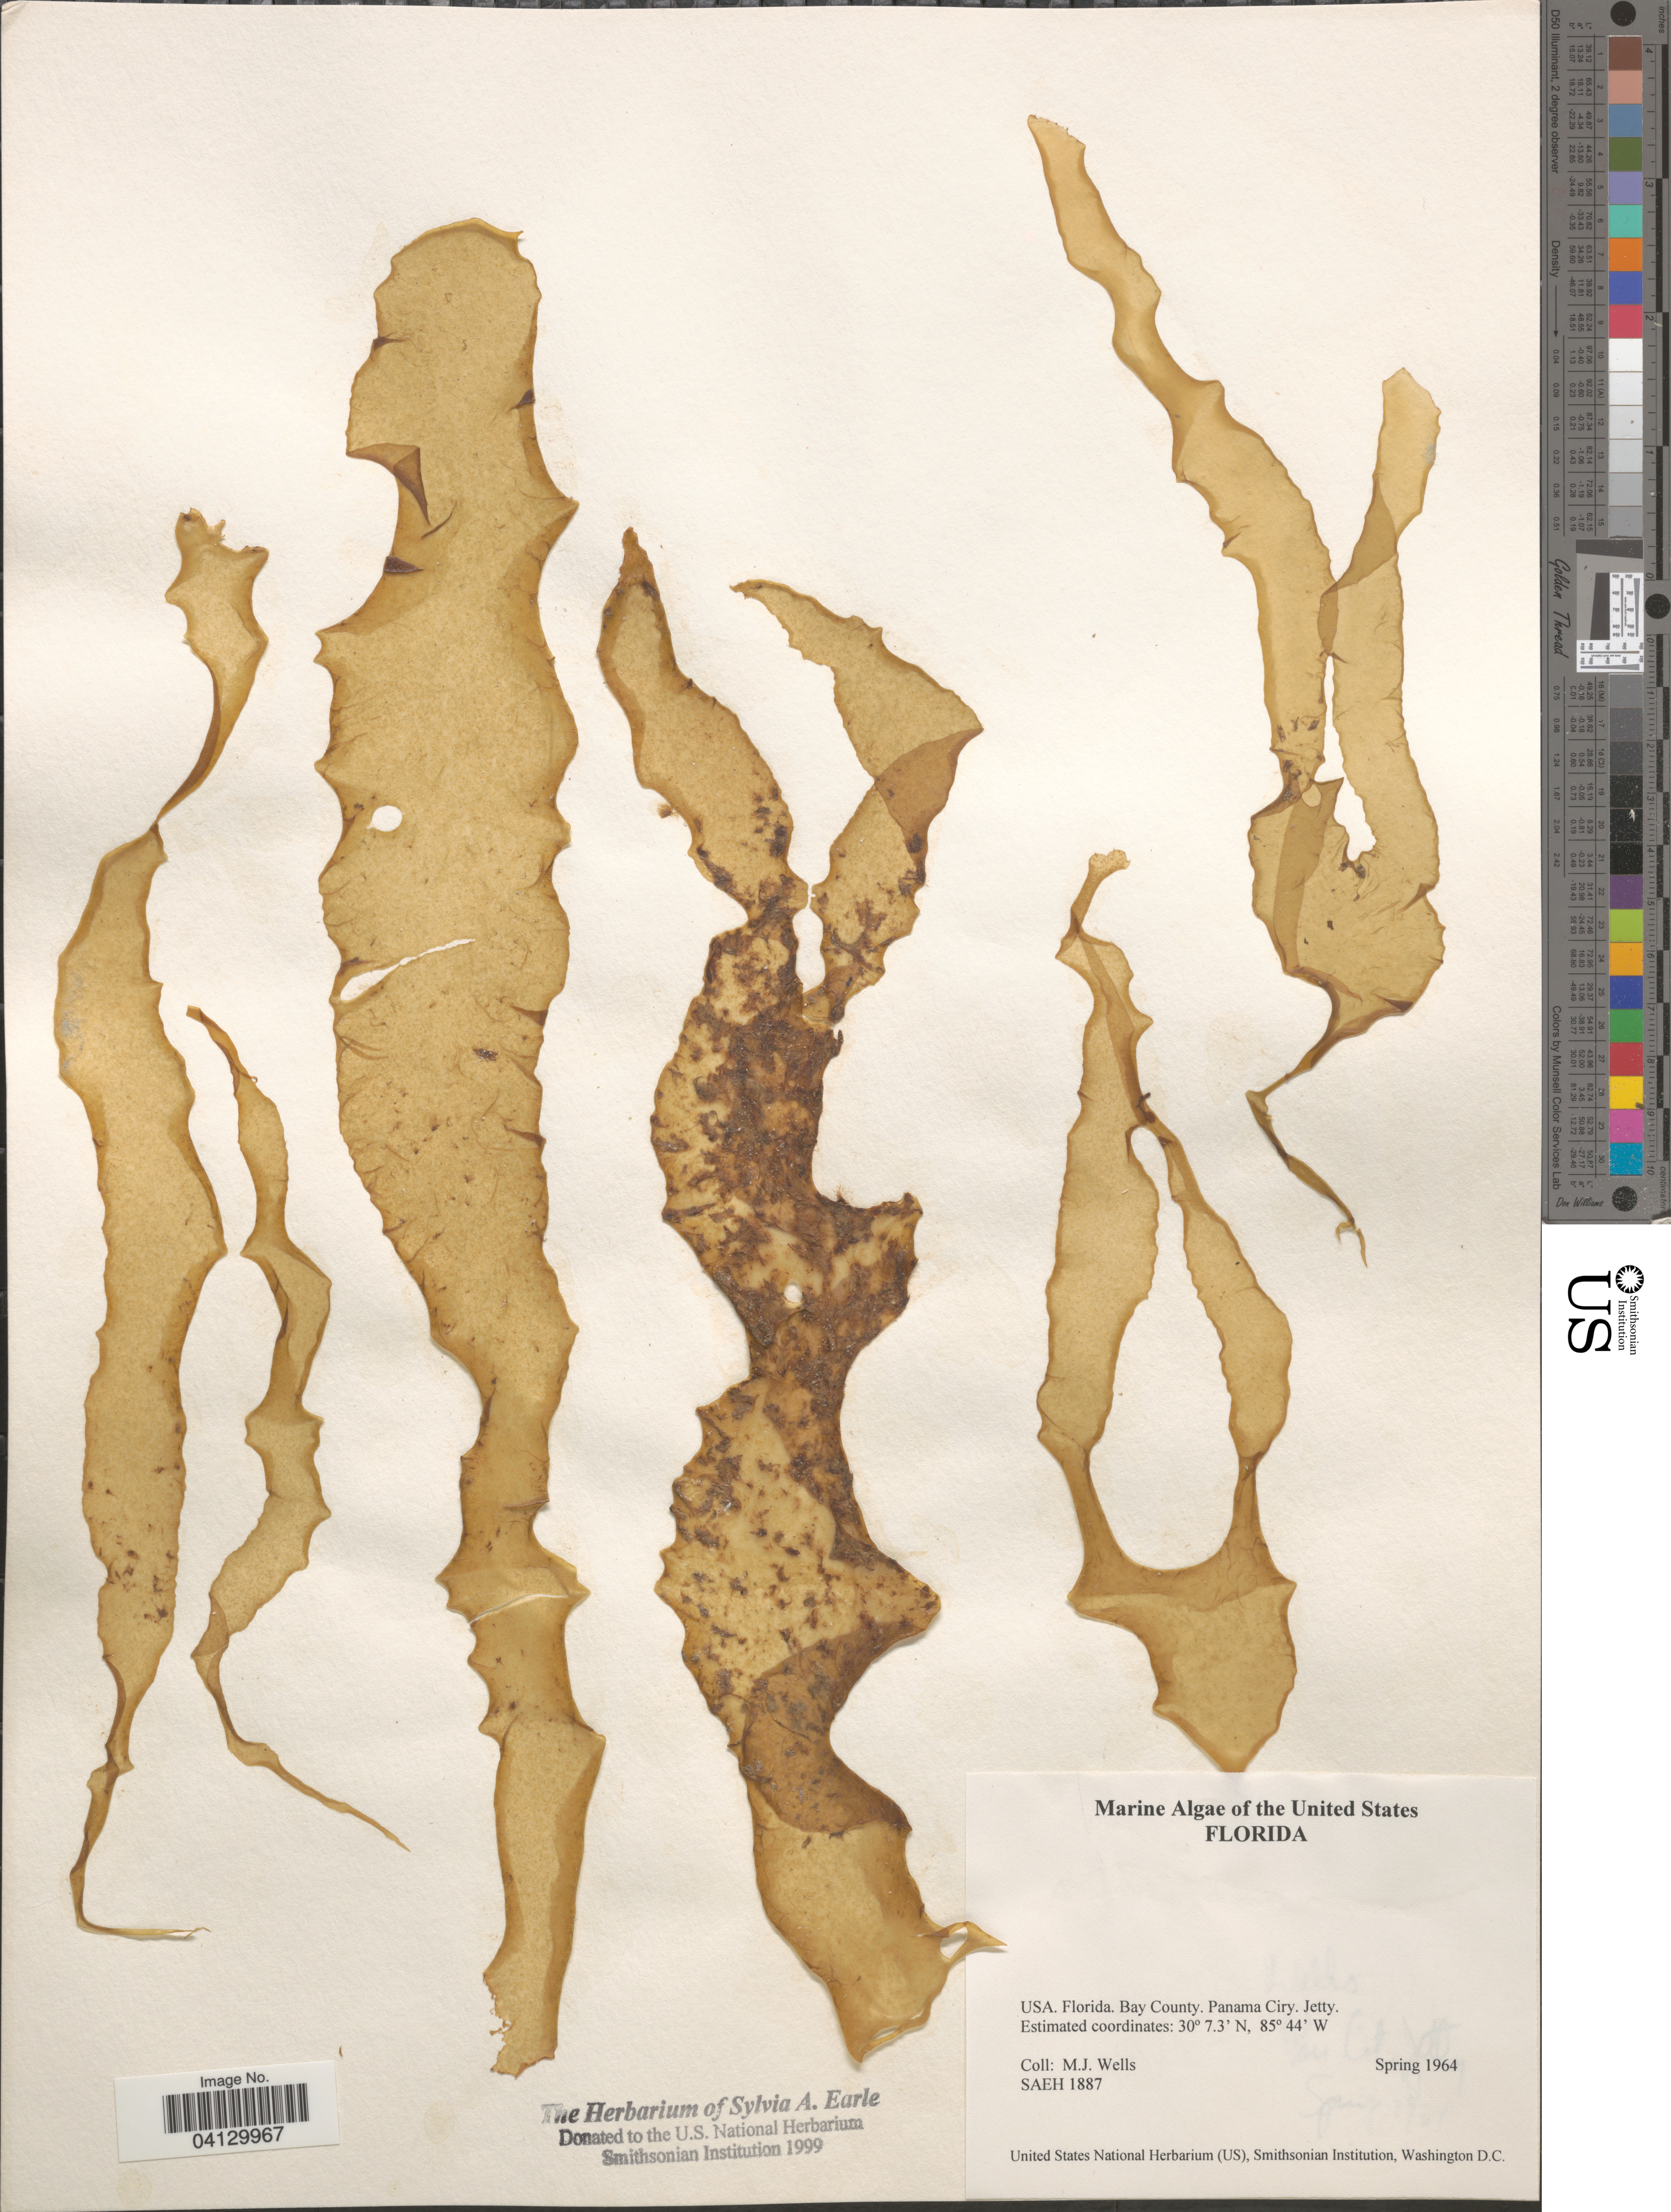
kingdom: Plantae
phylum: Rhodophyta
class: Florideophyceae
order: Corallinales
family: Corallinaceae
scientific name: Crustose Coralline Algae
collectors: M. Wells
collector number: SAEH1887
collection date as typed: Spring 1964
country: United States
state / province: Florida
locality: Bay County. Panama Ciry. Jetty.